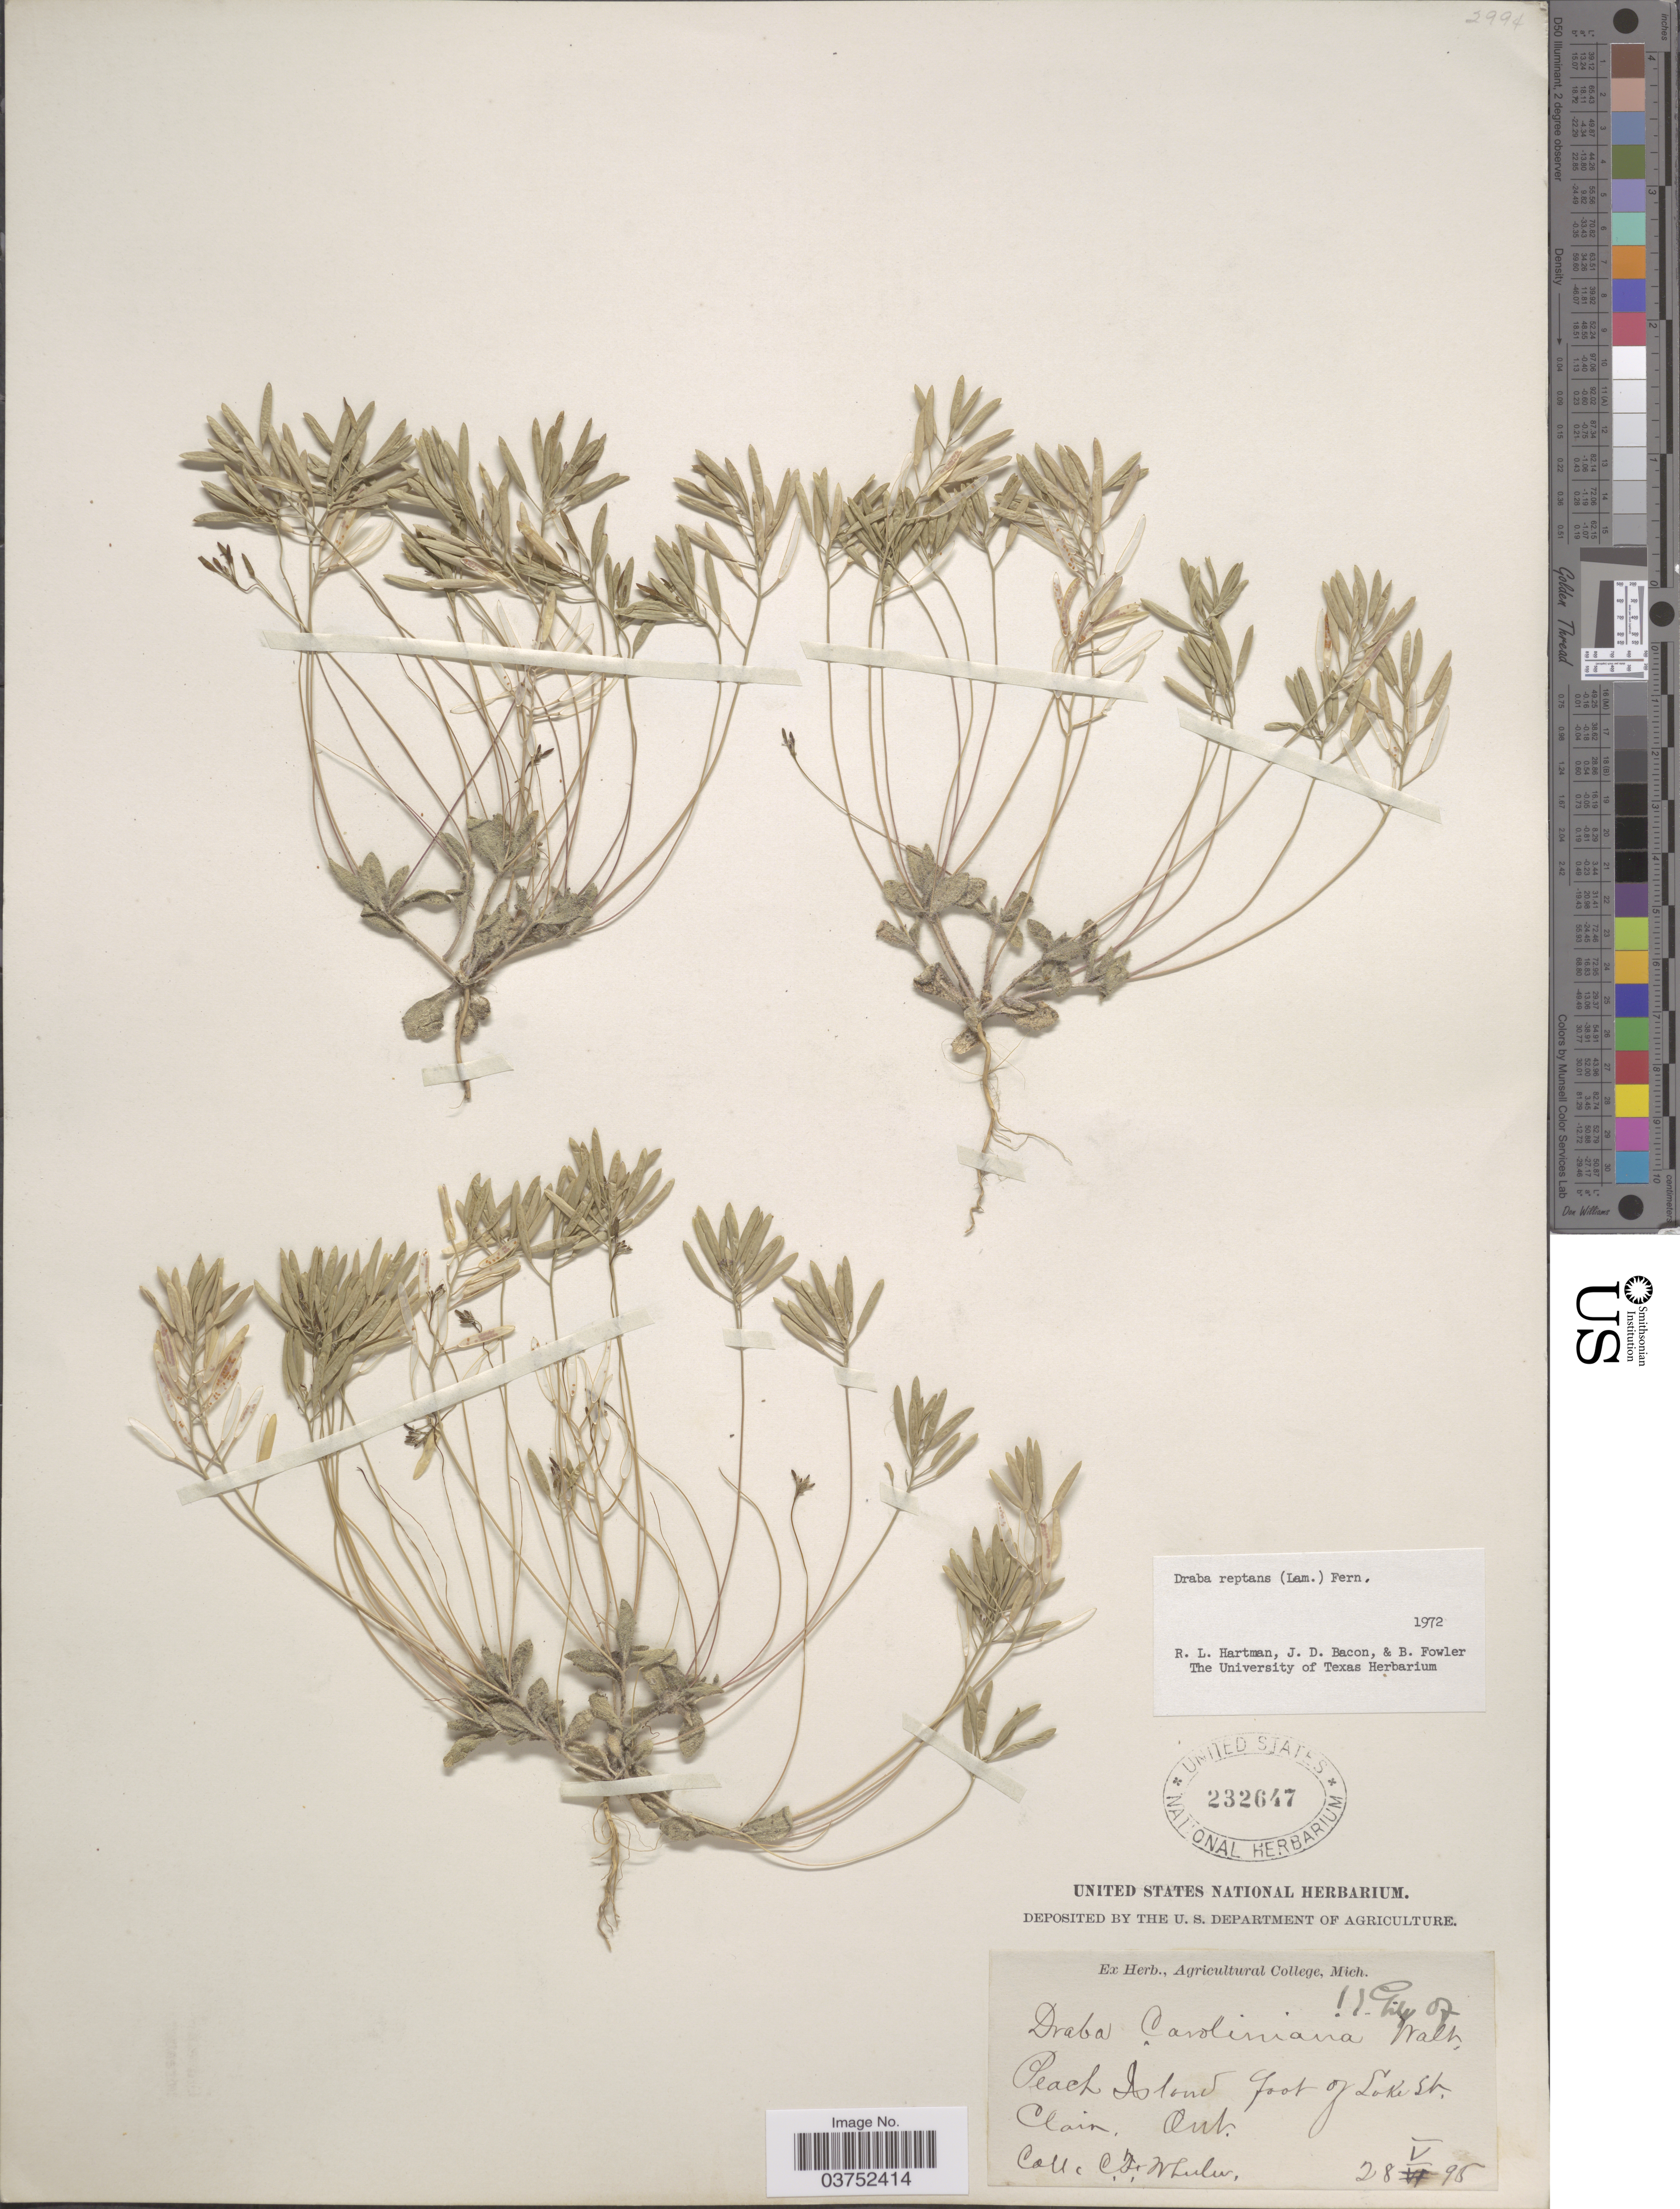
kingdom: Plantae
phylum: Tracheophyta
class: Magnoliopsida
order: Brassicales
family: Brassicaceae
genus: Draba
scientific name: Draba reptans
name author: (Lam.) Fernald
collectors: C. Wheeler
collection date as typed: Transcribed d/m/y: 28/5/95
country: Canada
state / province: Ontario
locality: Peach Island foot of Lake St. Clair.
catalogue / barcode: US 232647